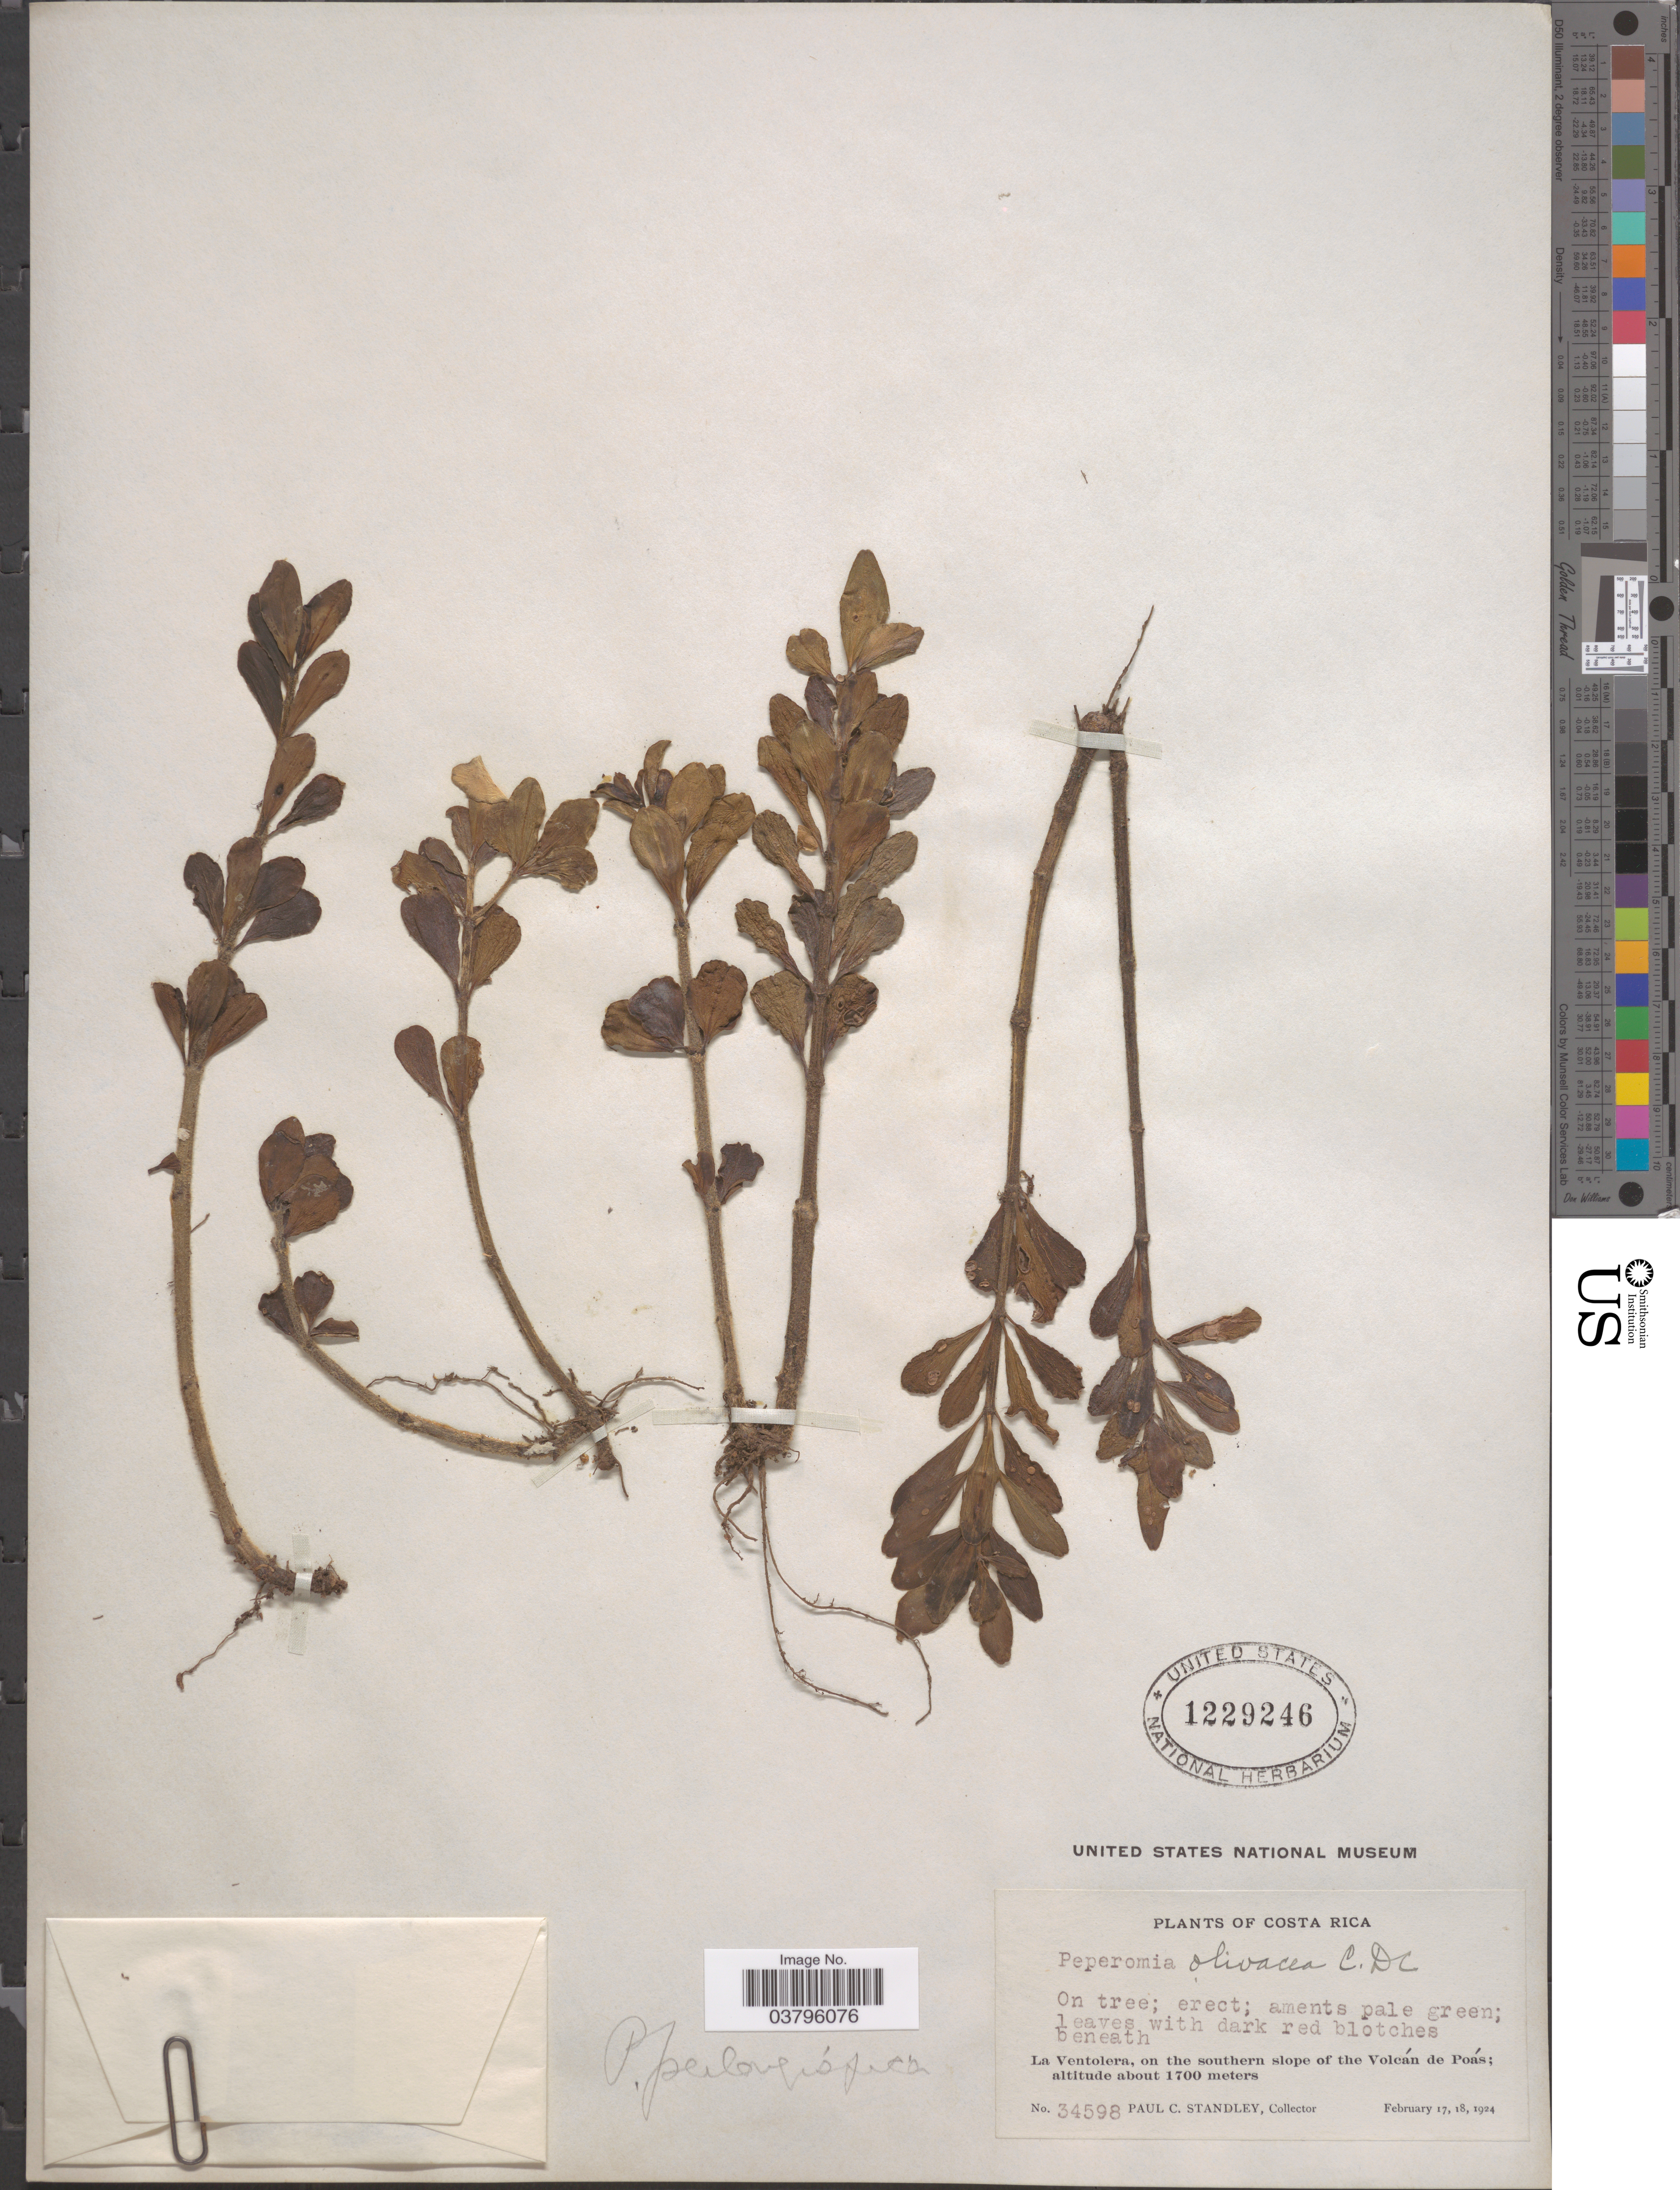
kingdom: Plantae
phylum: Tracheophyta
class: Magnoliopsida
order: Piperales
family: Piperaceae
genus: Peperomia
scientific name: Peperomia olivacea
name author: C. DC.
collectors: P. C. Standley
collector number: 34598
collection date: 1924-02-17/1924-02-18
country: Costa Rica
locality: La Ventolera, on the southern slope of the Volcán de Poás.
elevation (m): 1700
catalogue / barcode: US 1229246